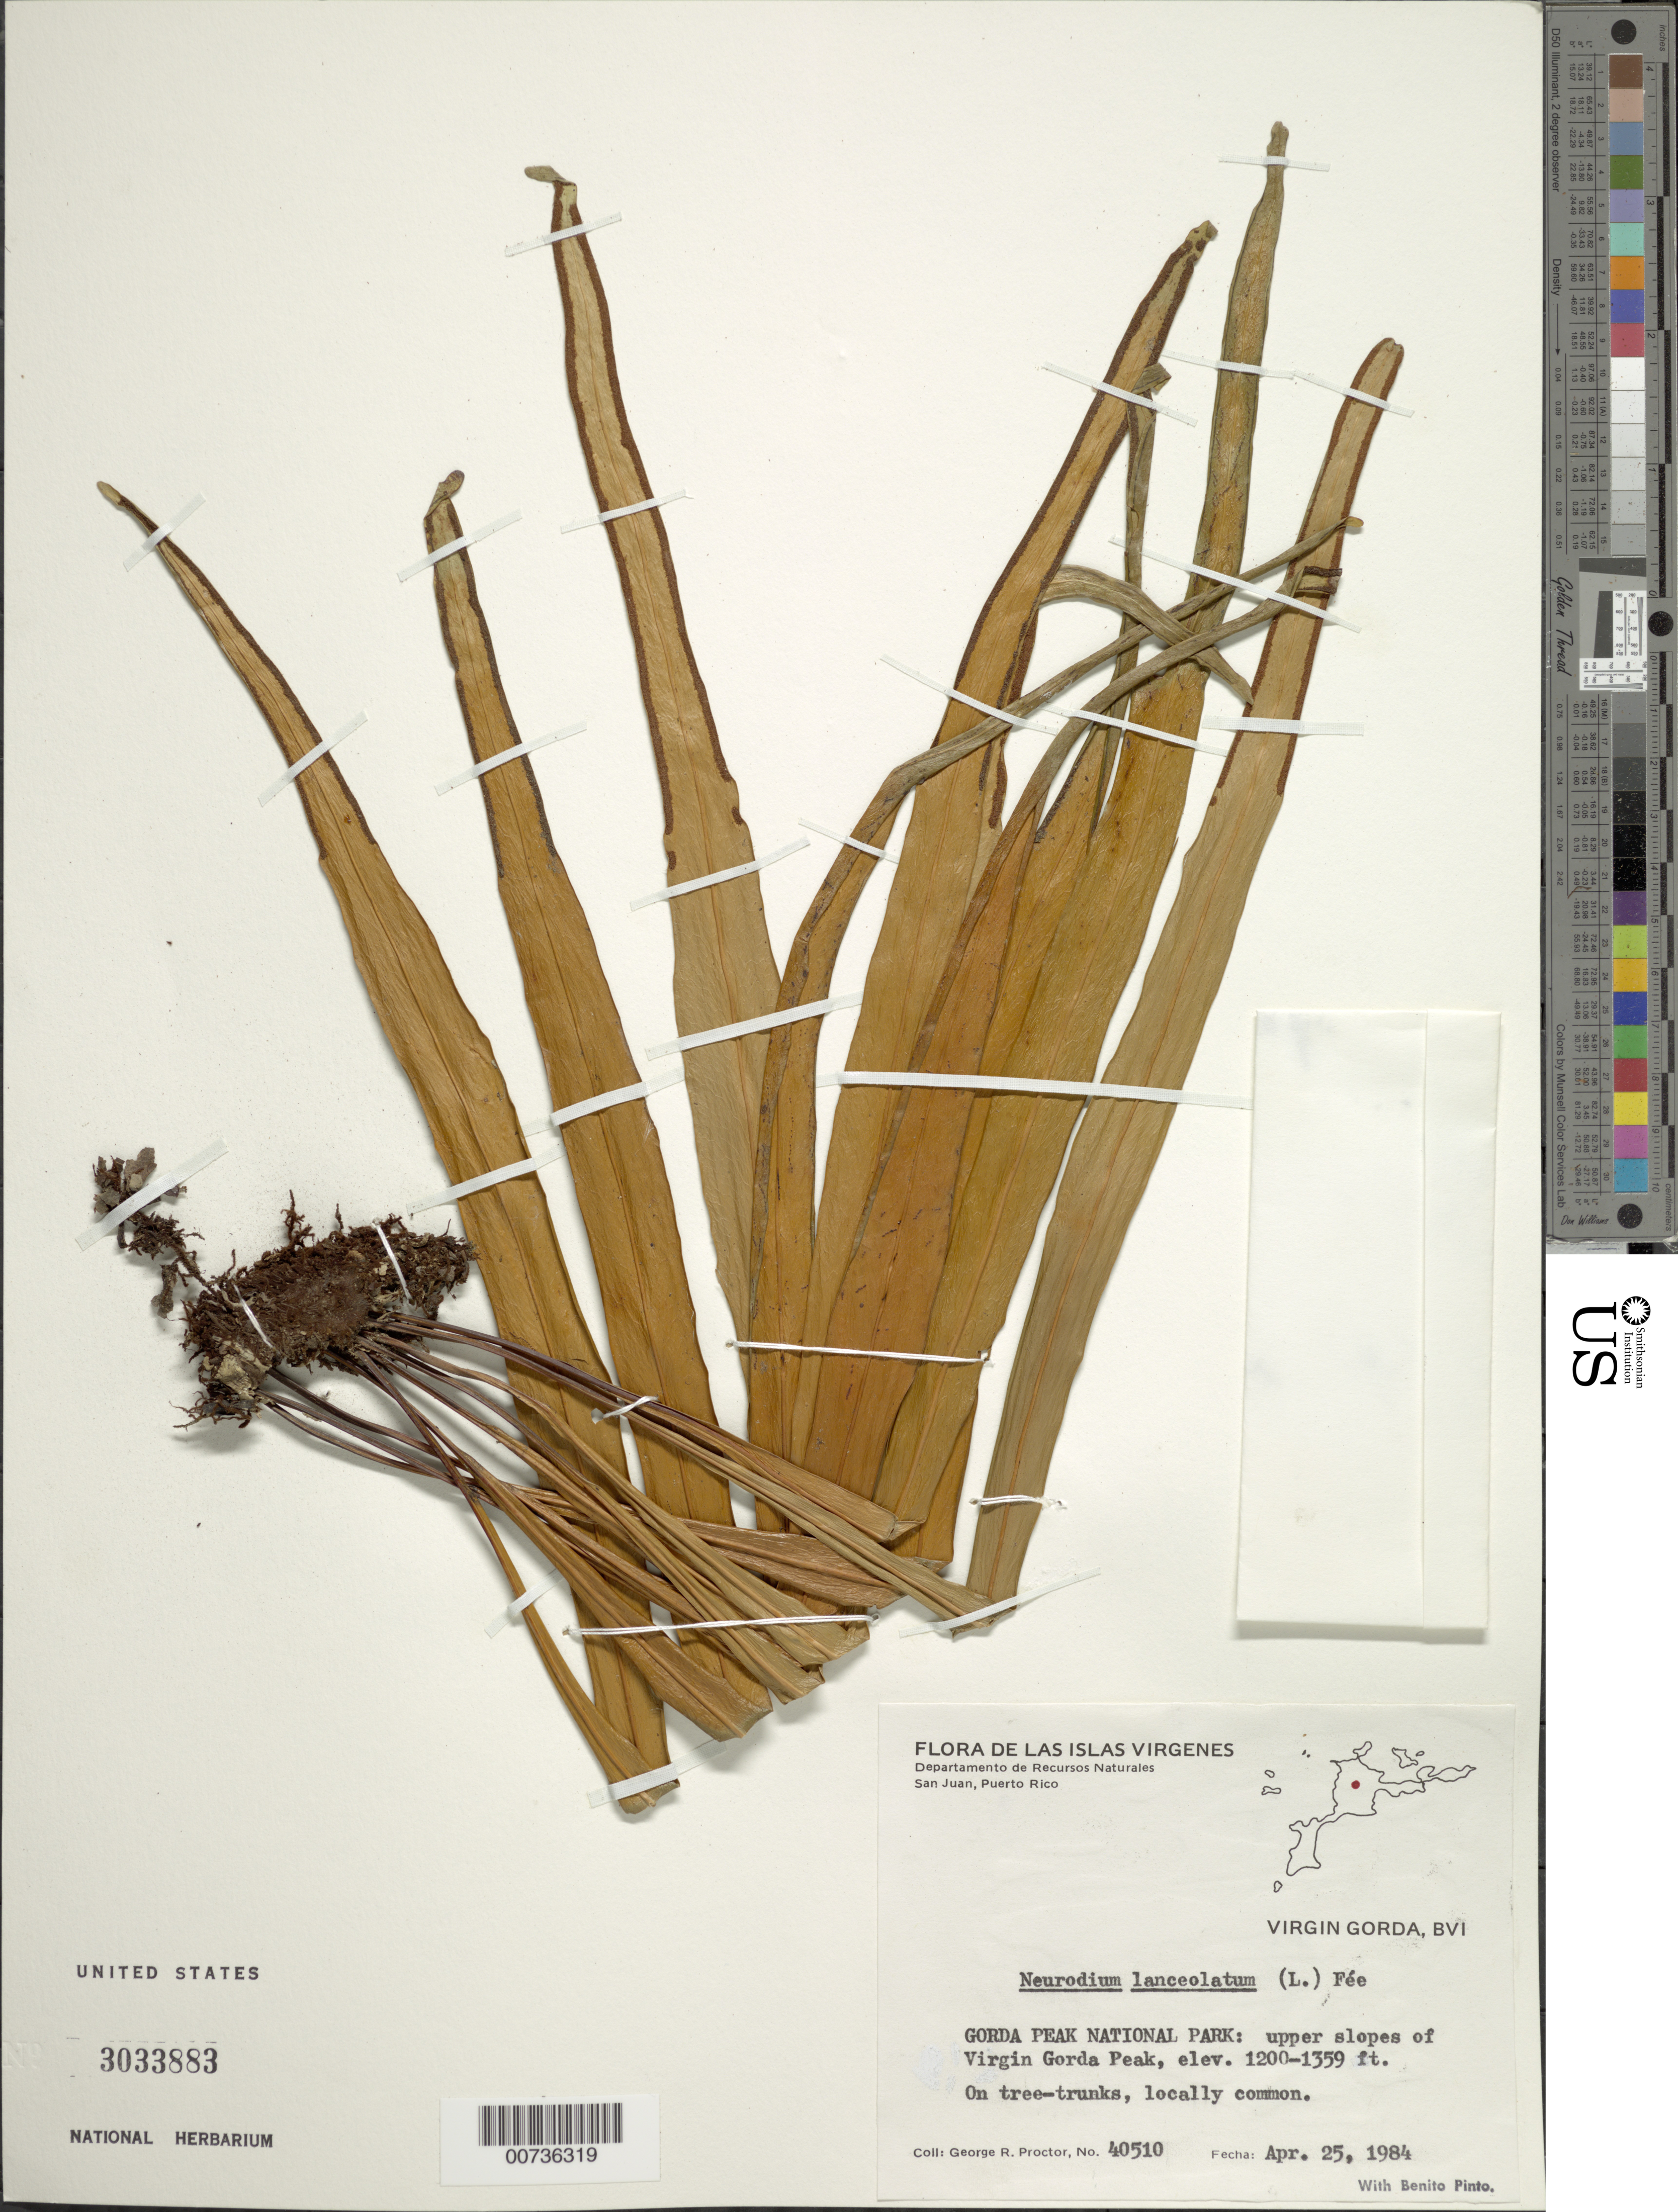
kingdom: Plantae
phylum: Tracheophyta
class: Polypodiopsida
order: Polypodiales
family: Polypodiaceae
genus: Pleopeltis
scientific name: Pleopeltis marginata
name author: A.R. Sm. & Tejero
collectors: G. R. Proctor & B. Pinto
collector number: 40510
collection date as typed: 25 Apr 1984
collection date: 1984-04-25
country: British Virgin Islands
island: Virgin Gorda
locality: Gorda Peak National Park: upper slopes of Virgin Gorda Peak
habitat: On tree-trunks, locally common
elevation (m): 366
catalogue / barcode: US 3033883